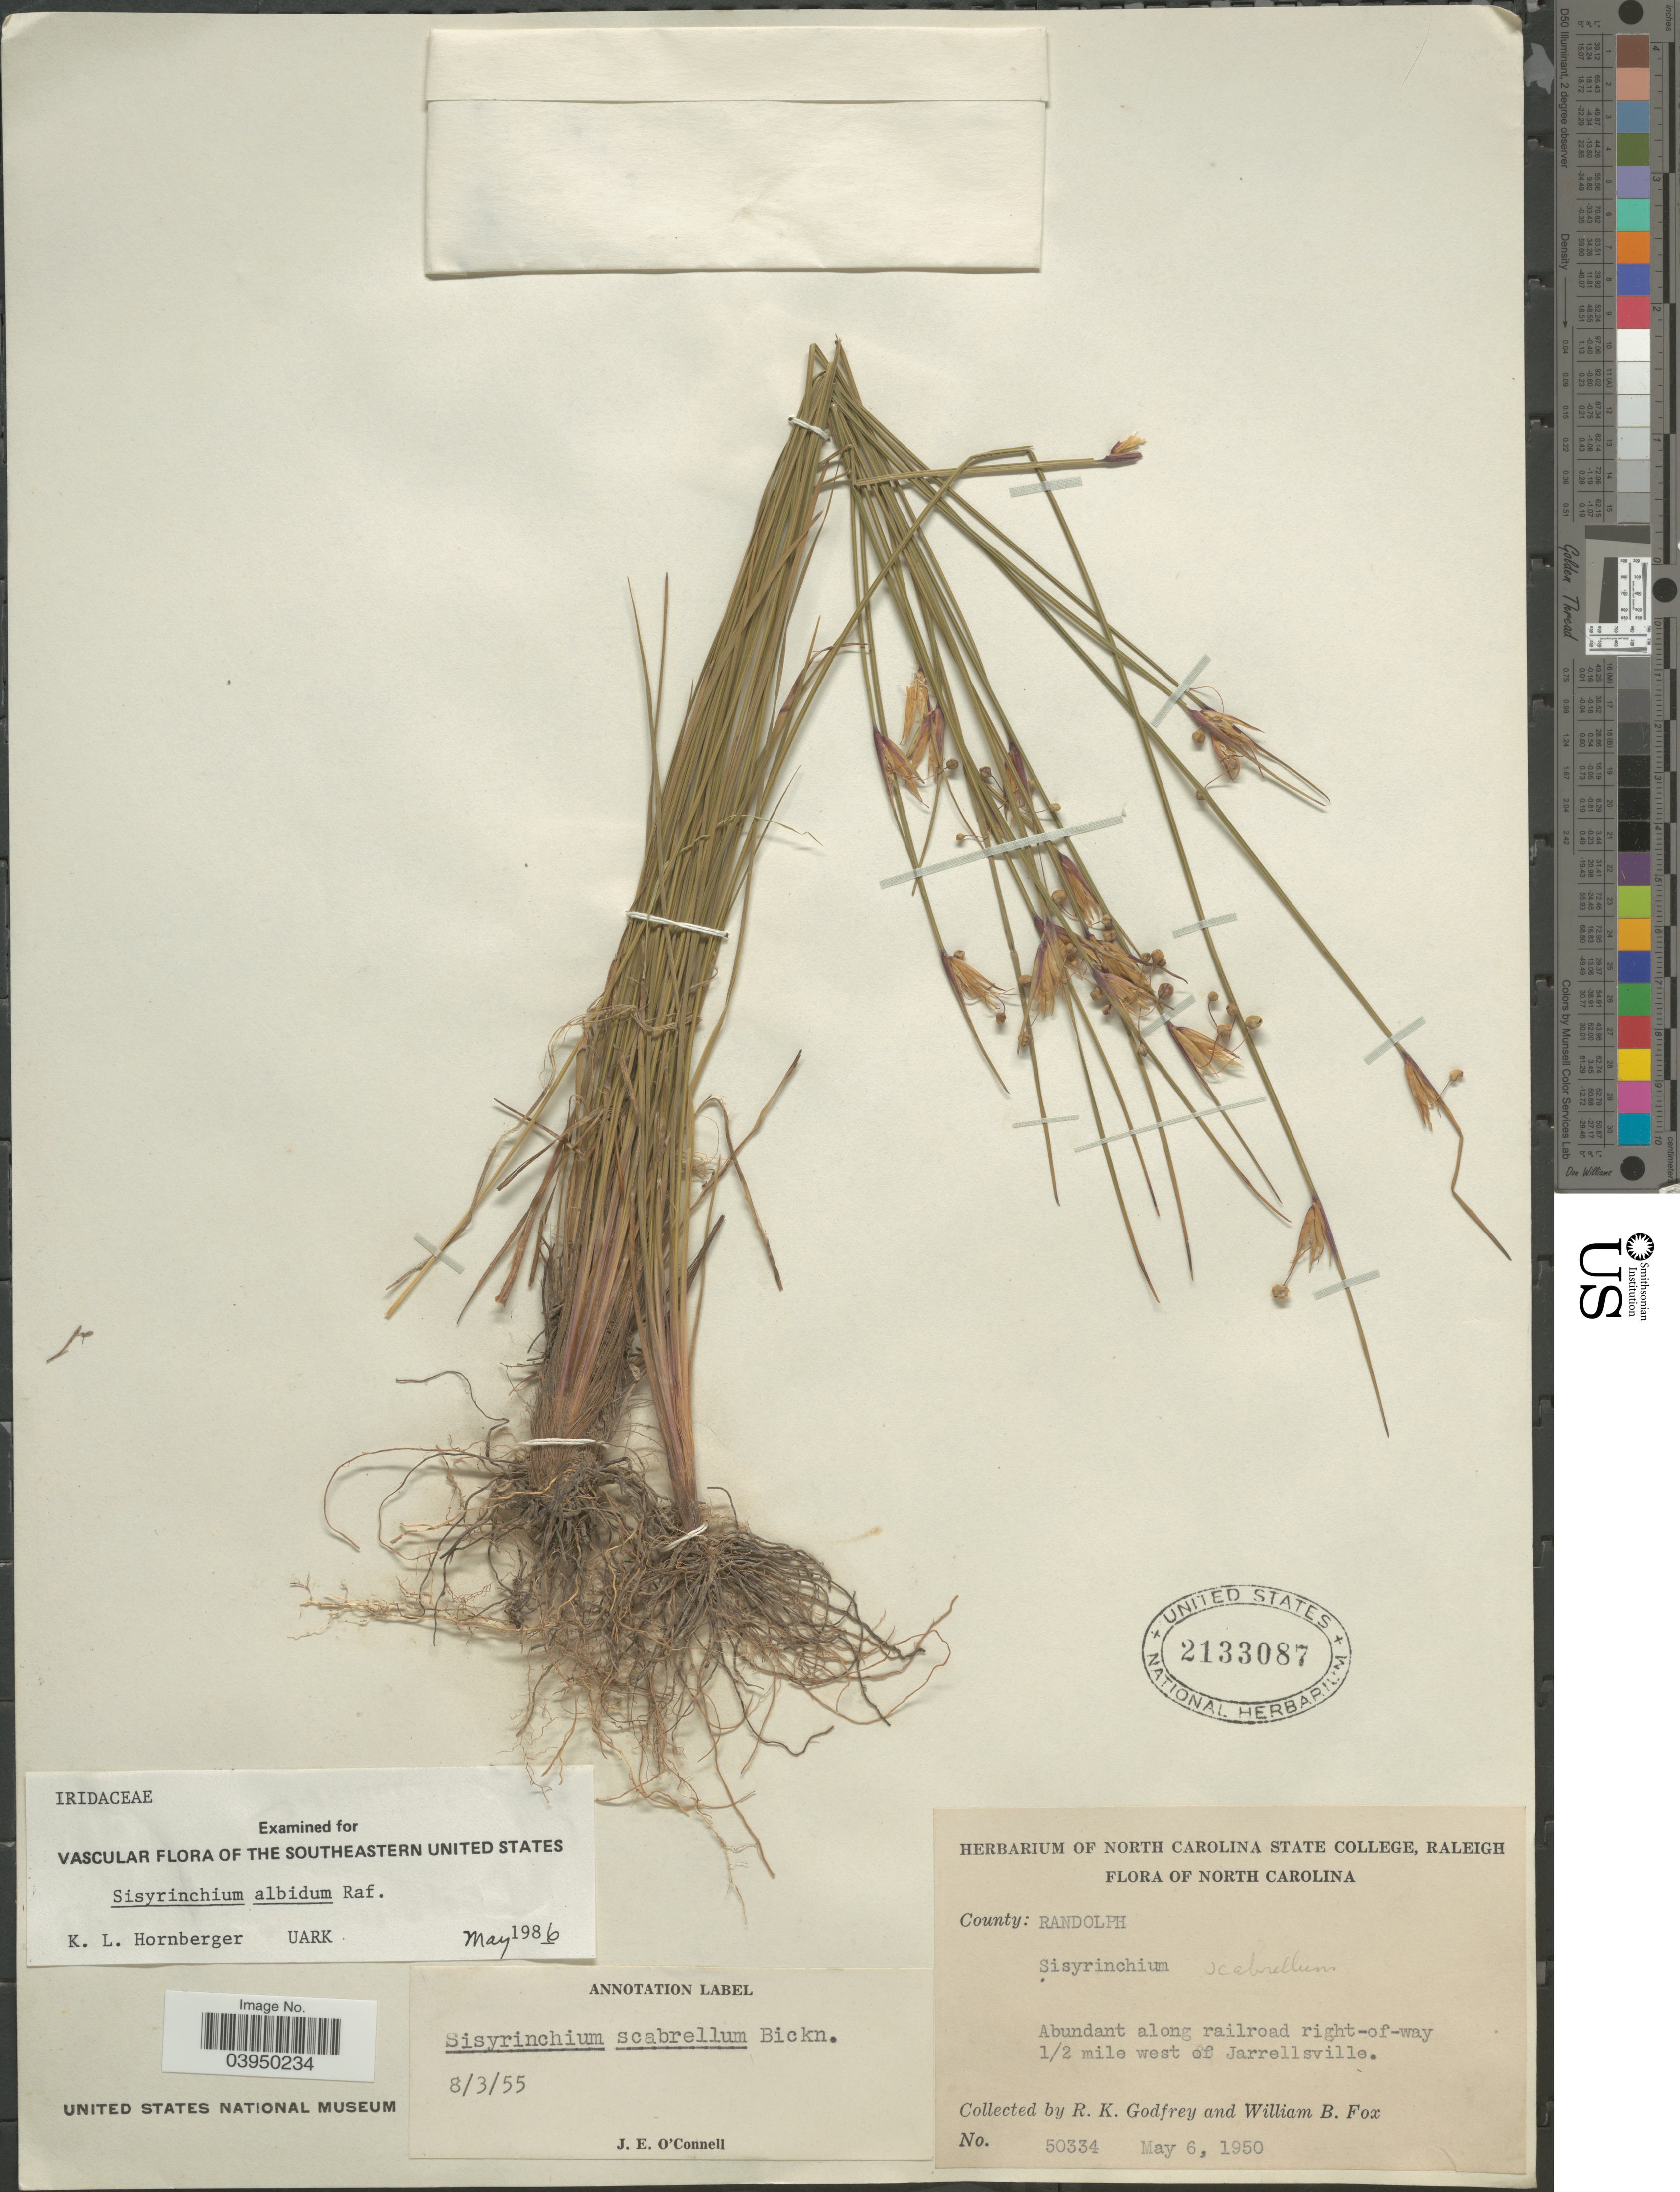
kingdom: Plantae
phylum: Tracheophyta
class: Liliopsida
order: Asparagales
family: Iridaceae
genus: Sisyrinchium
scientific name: Sisyrinchium albidum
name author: Raf.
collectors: R. K. Godfrey & W. B. Fox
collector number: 50334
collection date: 1950-05-06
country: United States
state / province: North Carolina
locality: CountY: Randolph. Along railroad right-of-way ½ mile west of Jarrellsville.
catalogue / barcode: US 2133087